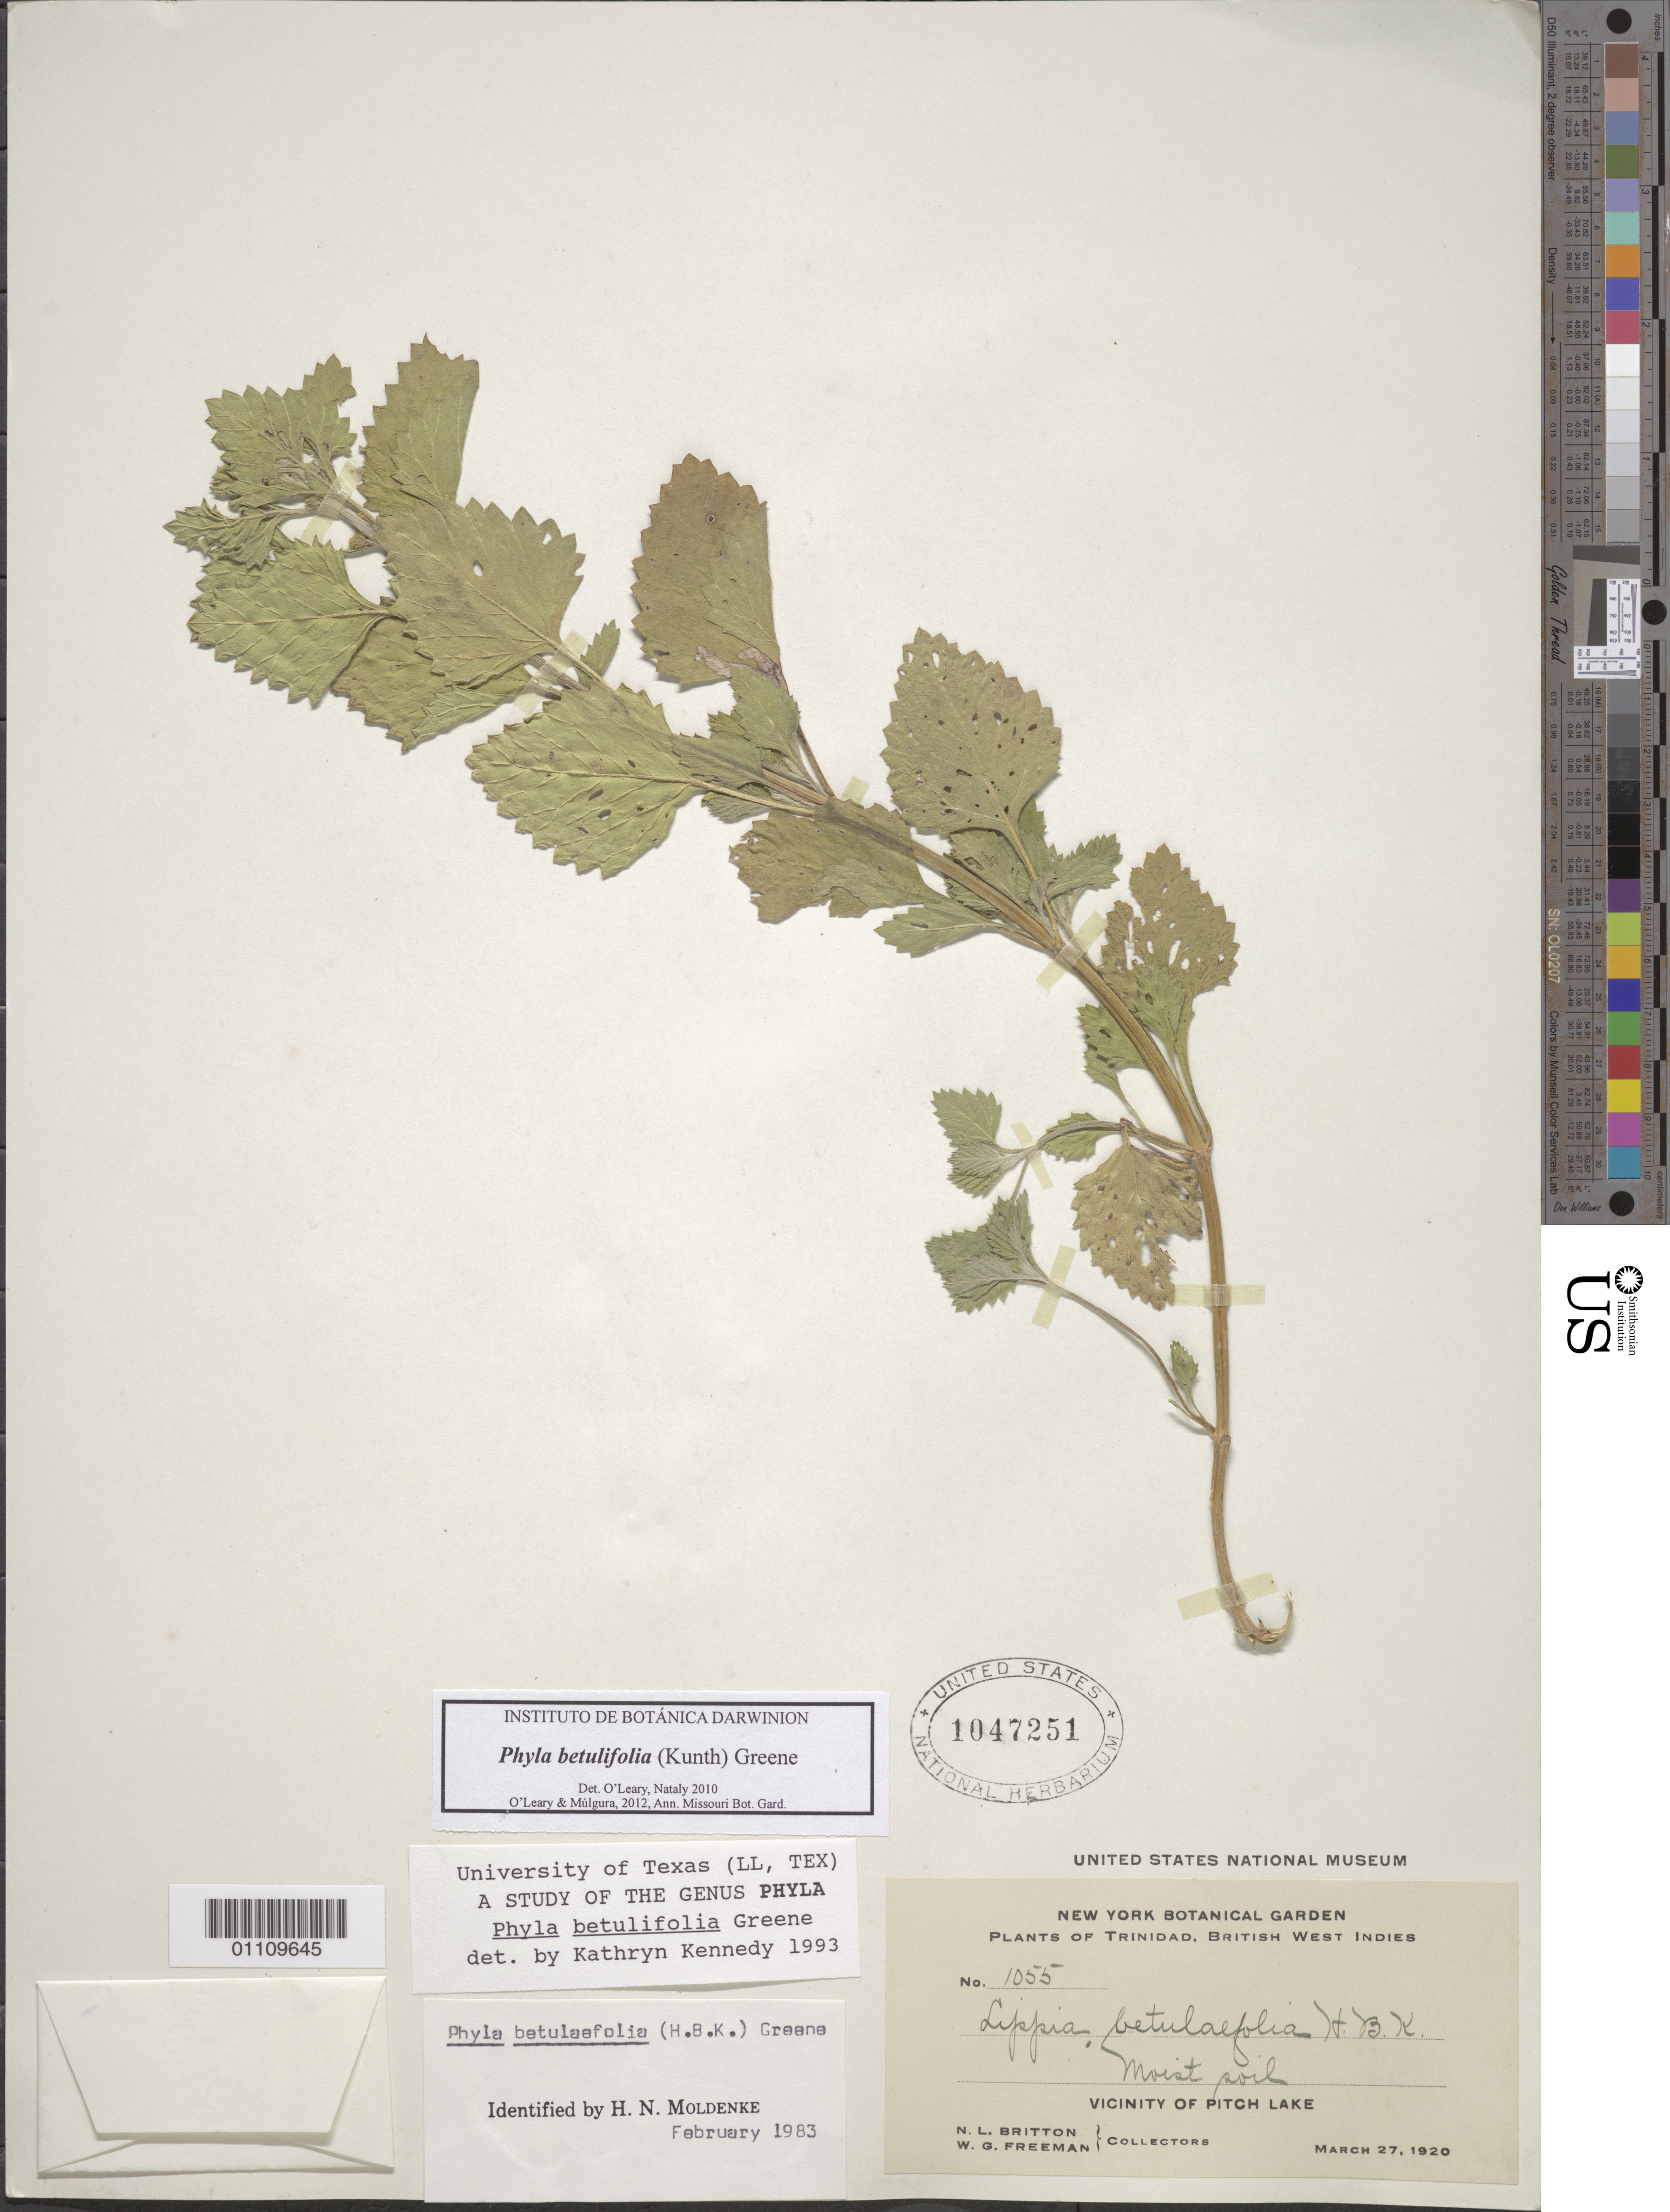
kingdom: Plantae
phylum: Tracheophyta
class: Magnoliopsida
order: Lamiales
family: Verbenaceae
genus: Phyla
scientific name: Phyla betulifolia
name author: (Kunth) Greene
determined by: O'Leary, N.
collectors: N. Britton & W. Freeman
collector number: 1055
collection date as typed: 27 Mar 1920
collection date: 1920-03-27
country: Trinidad and Tobago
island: Trinidad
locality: Pitch Lake vicinity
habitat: Moist soil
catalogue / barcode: US 1047251